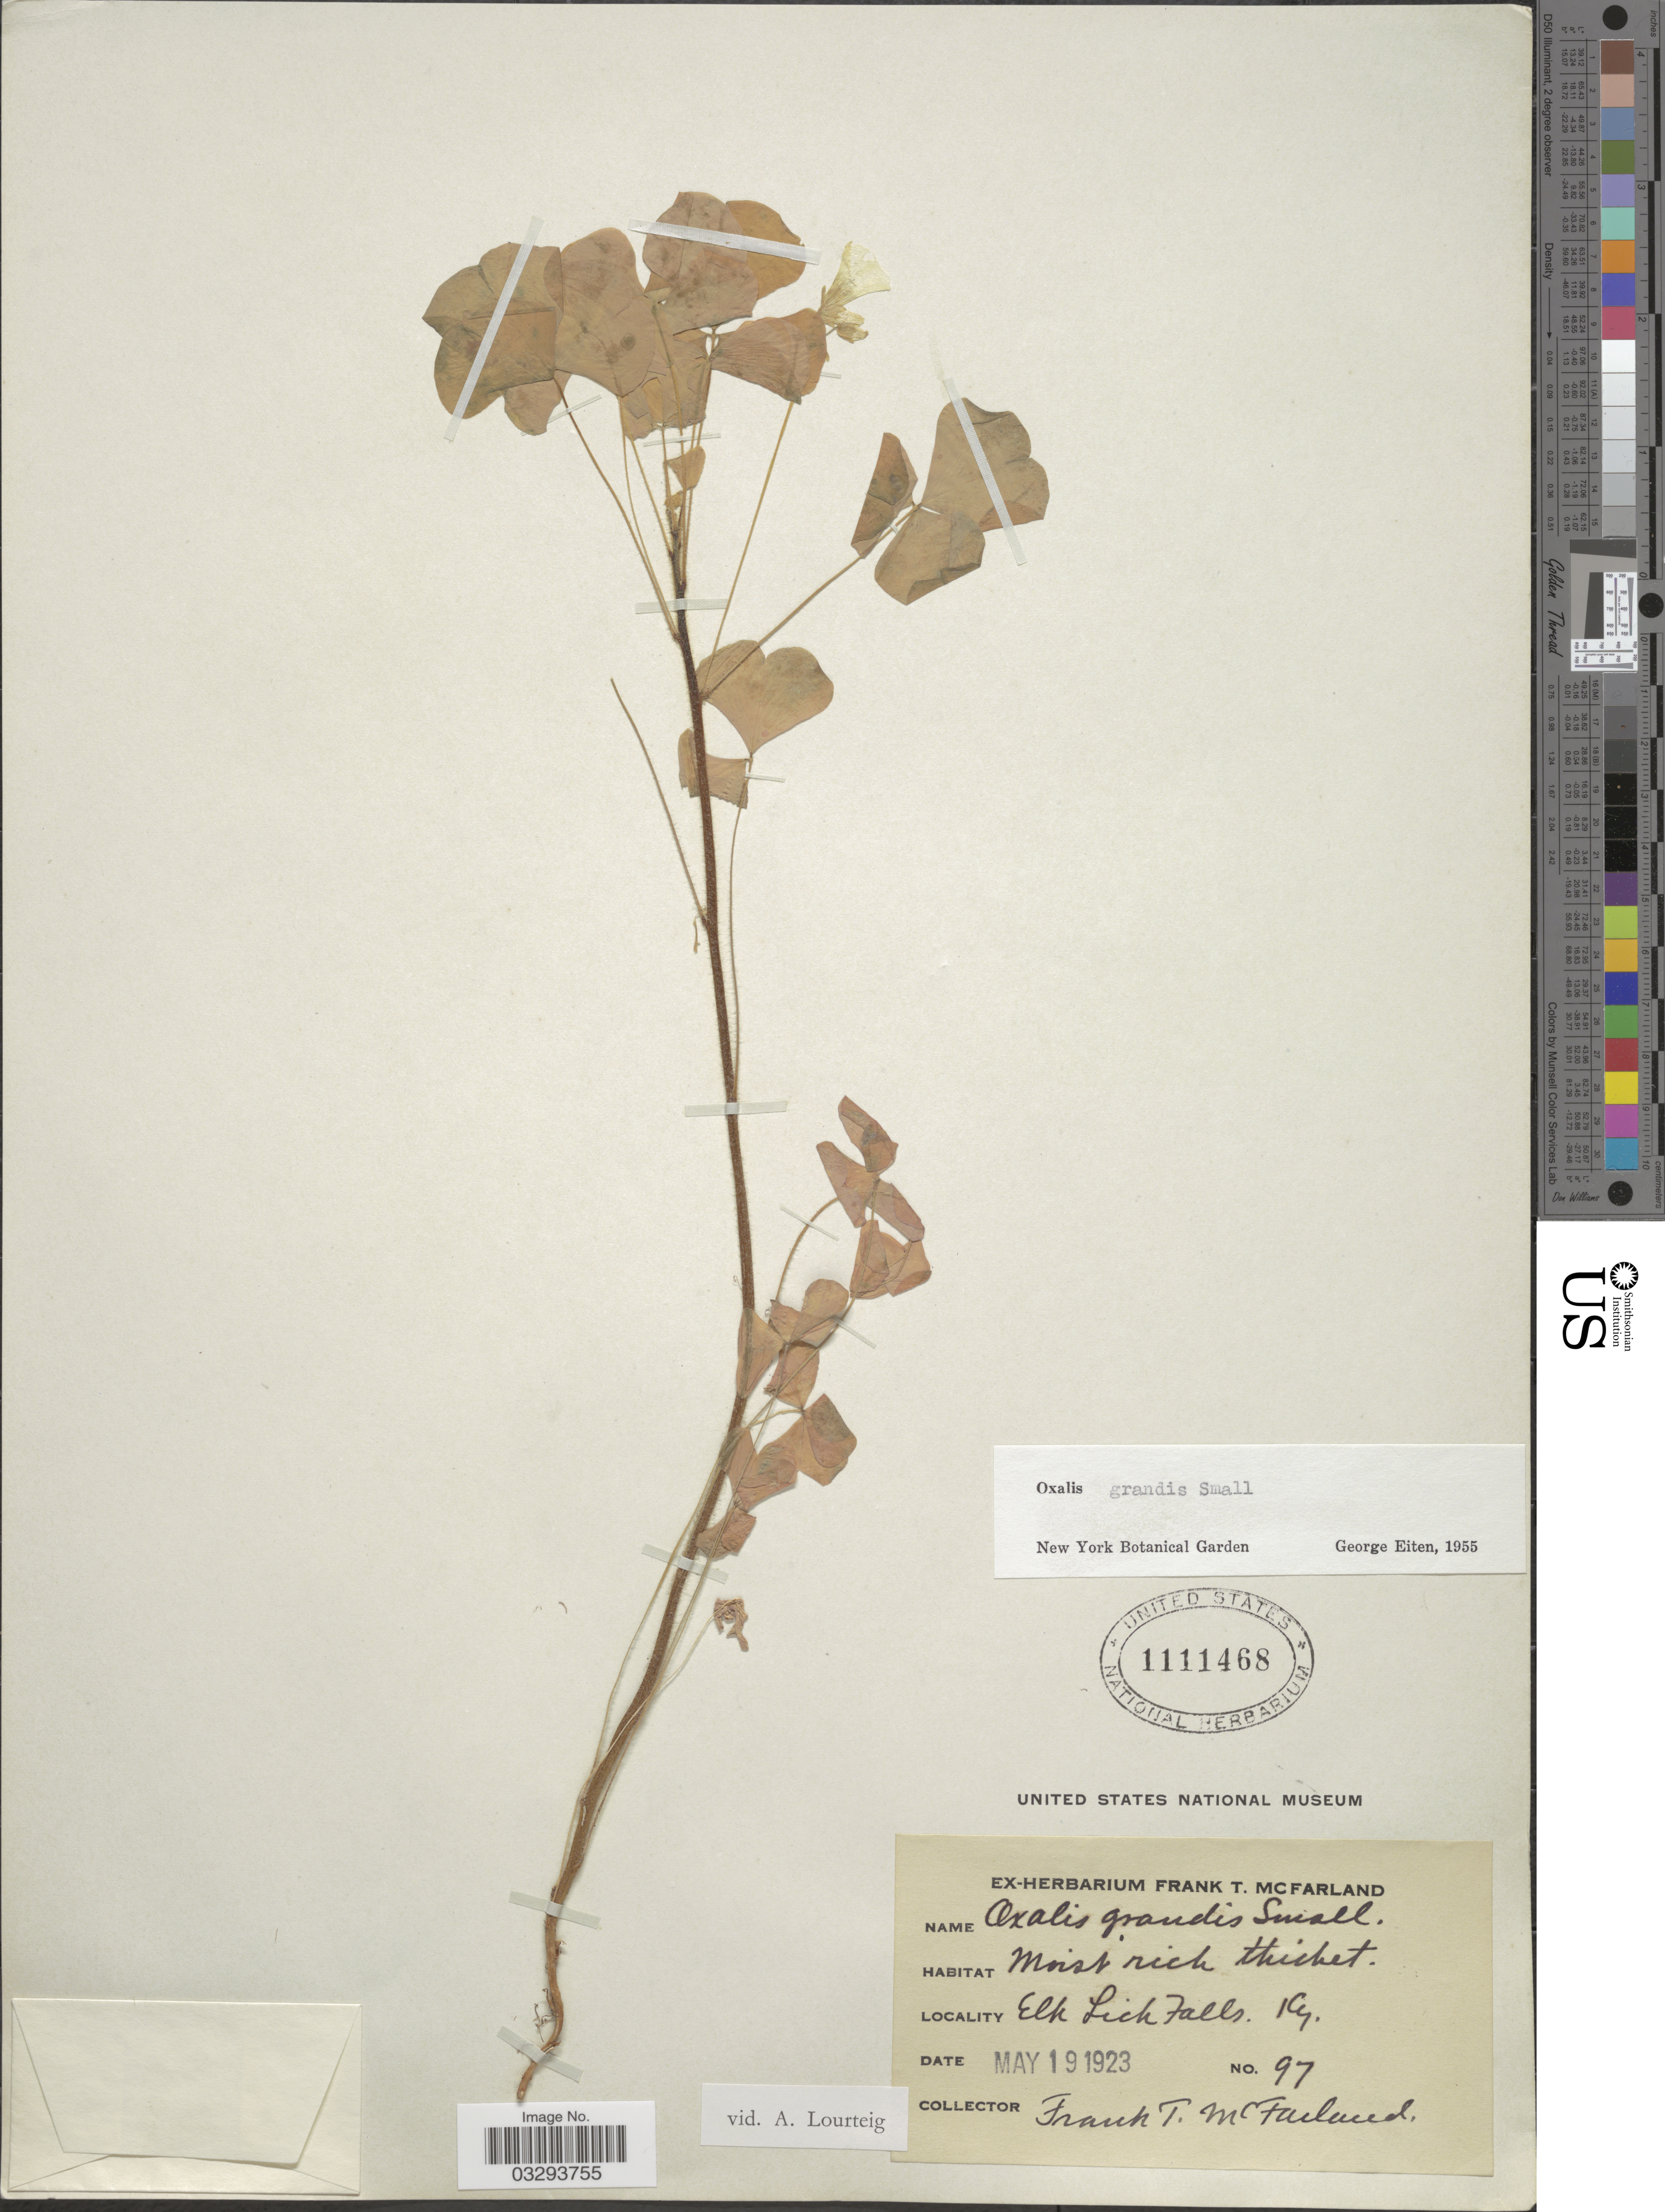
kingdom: Plantae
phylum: Tracheophyta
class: Magnoliopsida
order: Oxalidales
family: Oxalidaceae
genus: Oxalis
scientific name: Oxalis grandis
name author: Small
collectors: F. McFarland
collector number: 97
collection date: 1923-05-19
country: United States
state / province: Kentucky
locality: Elk Lick Falls.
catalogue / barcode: US 1111468